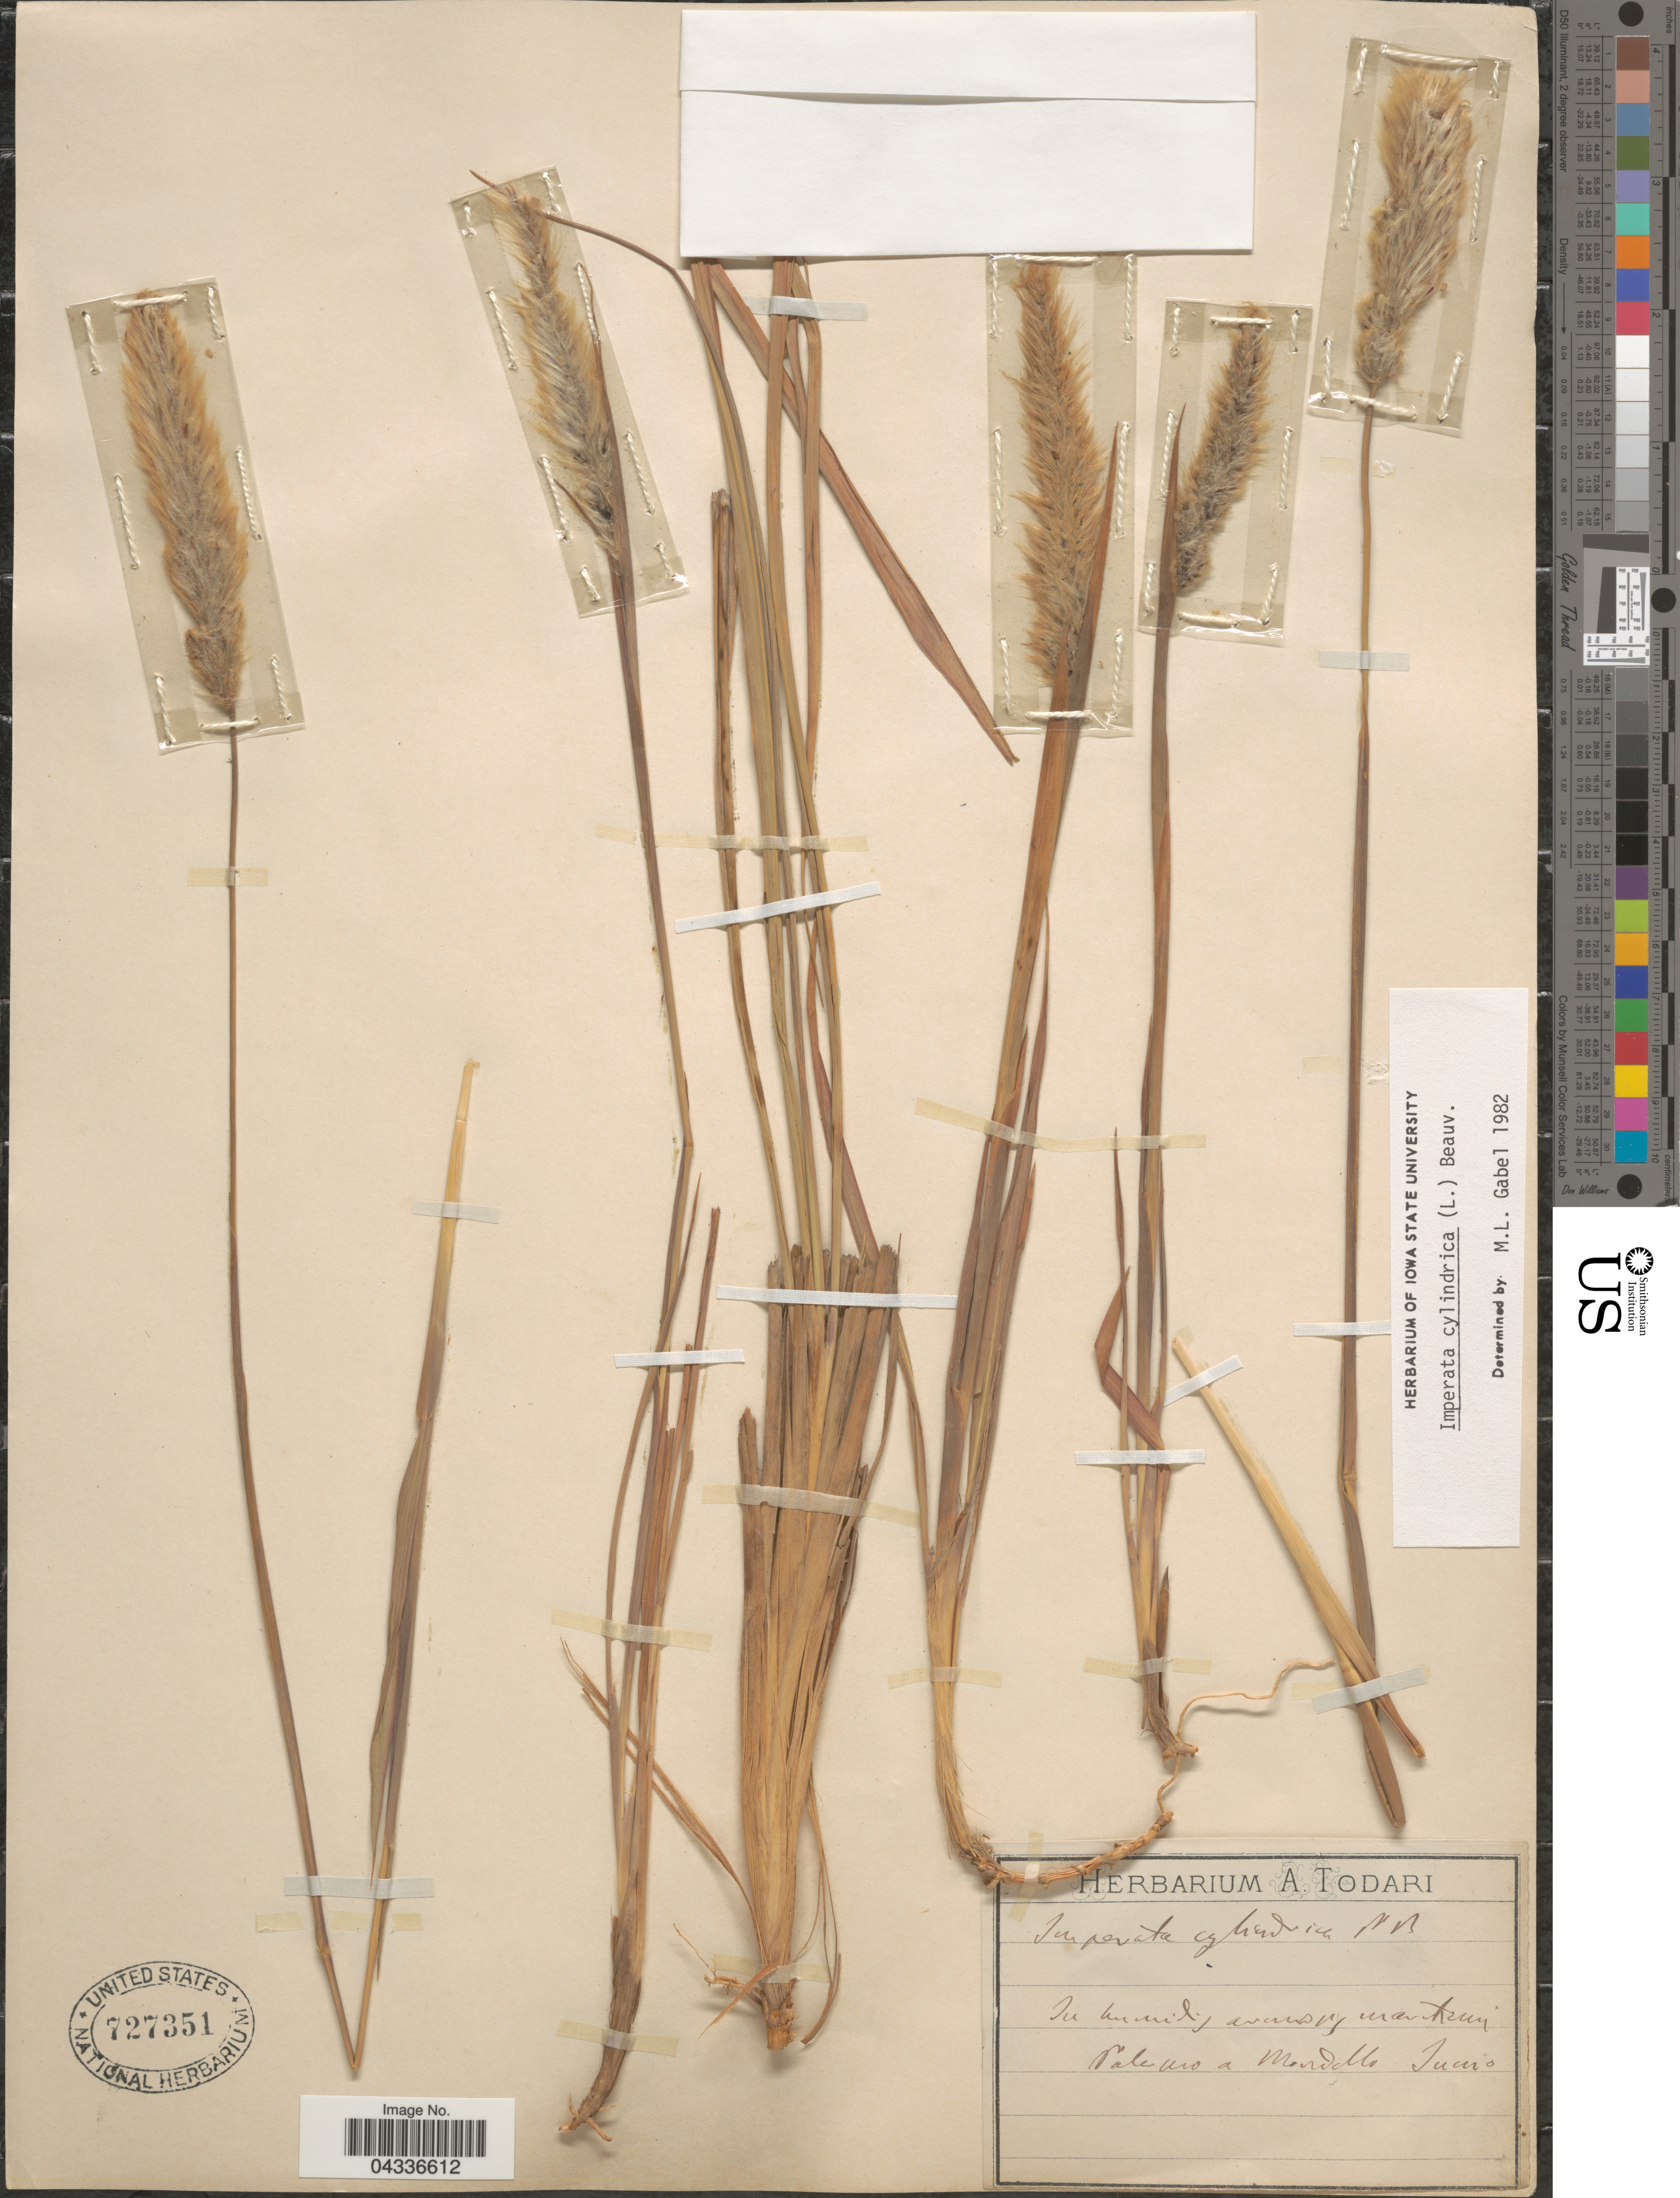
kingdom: Plantae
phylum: Tracheophyta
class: Liliopsida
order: Poales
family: Poaceae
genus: Imperata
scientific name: Imperata cylindrica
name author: (L.) P. Beauv.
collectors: Ex herb. A. Todari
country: Italy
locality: In humidis [illegible text]. Palermo a Mondello[interpreted] [illegible text].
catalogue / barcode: US 727351